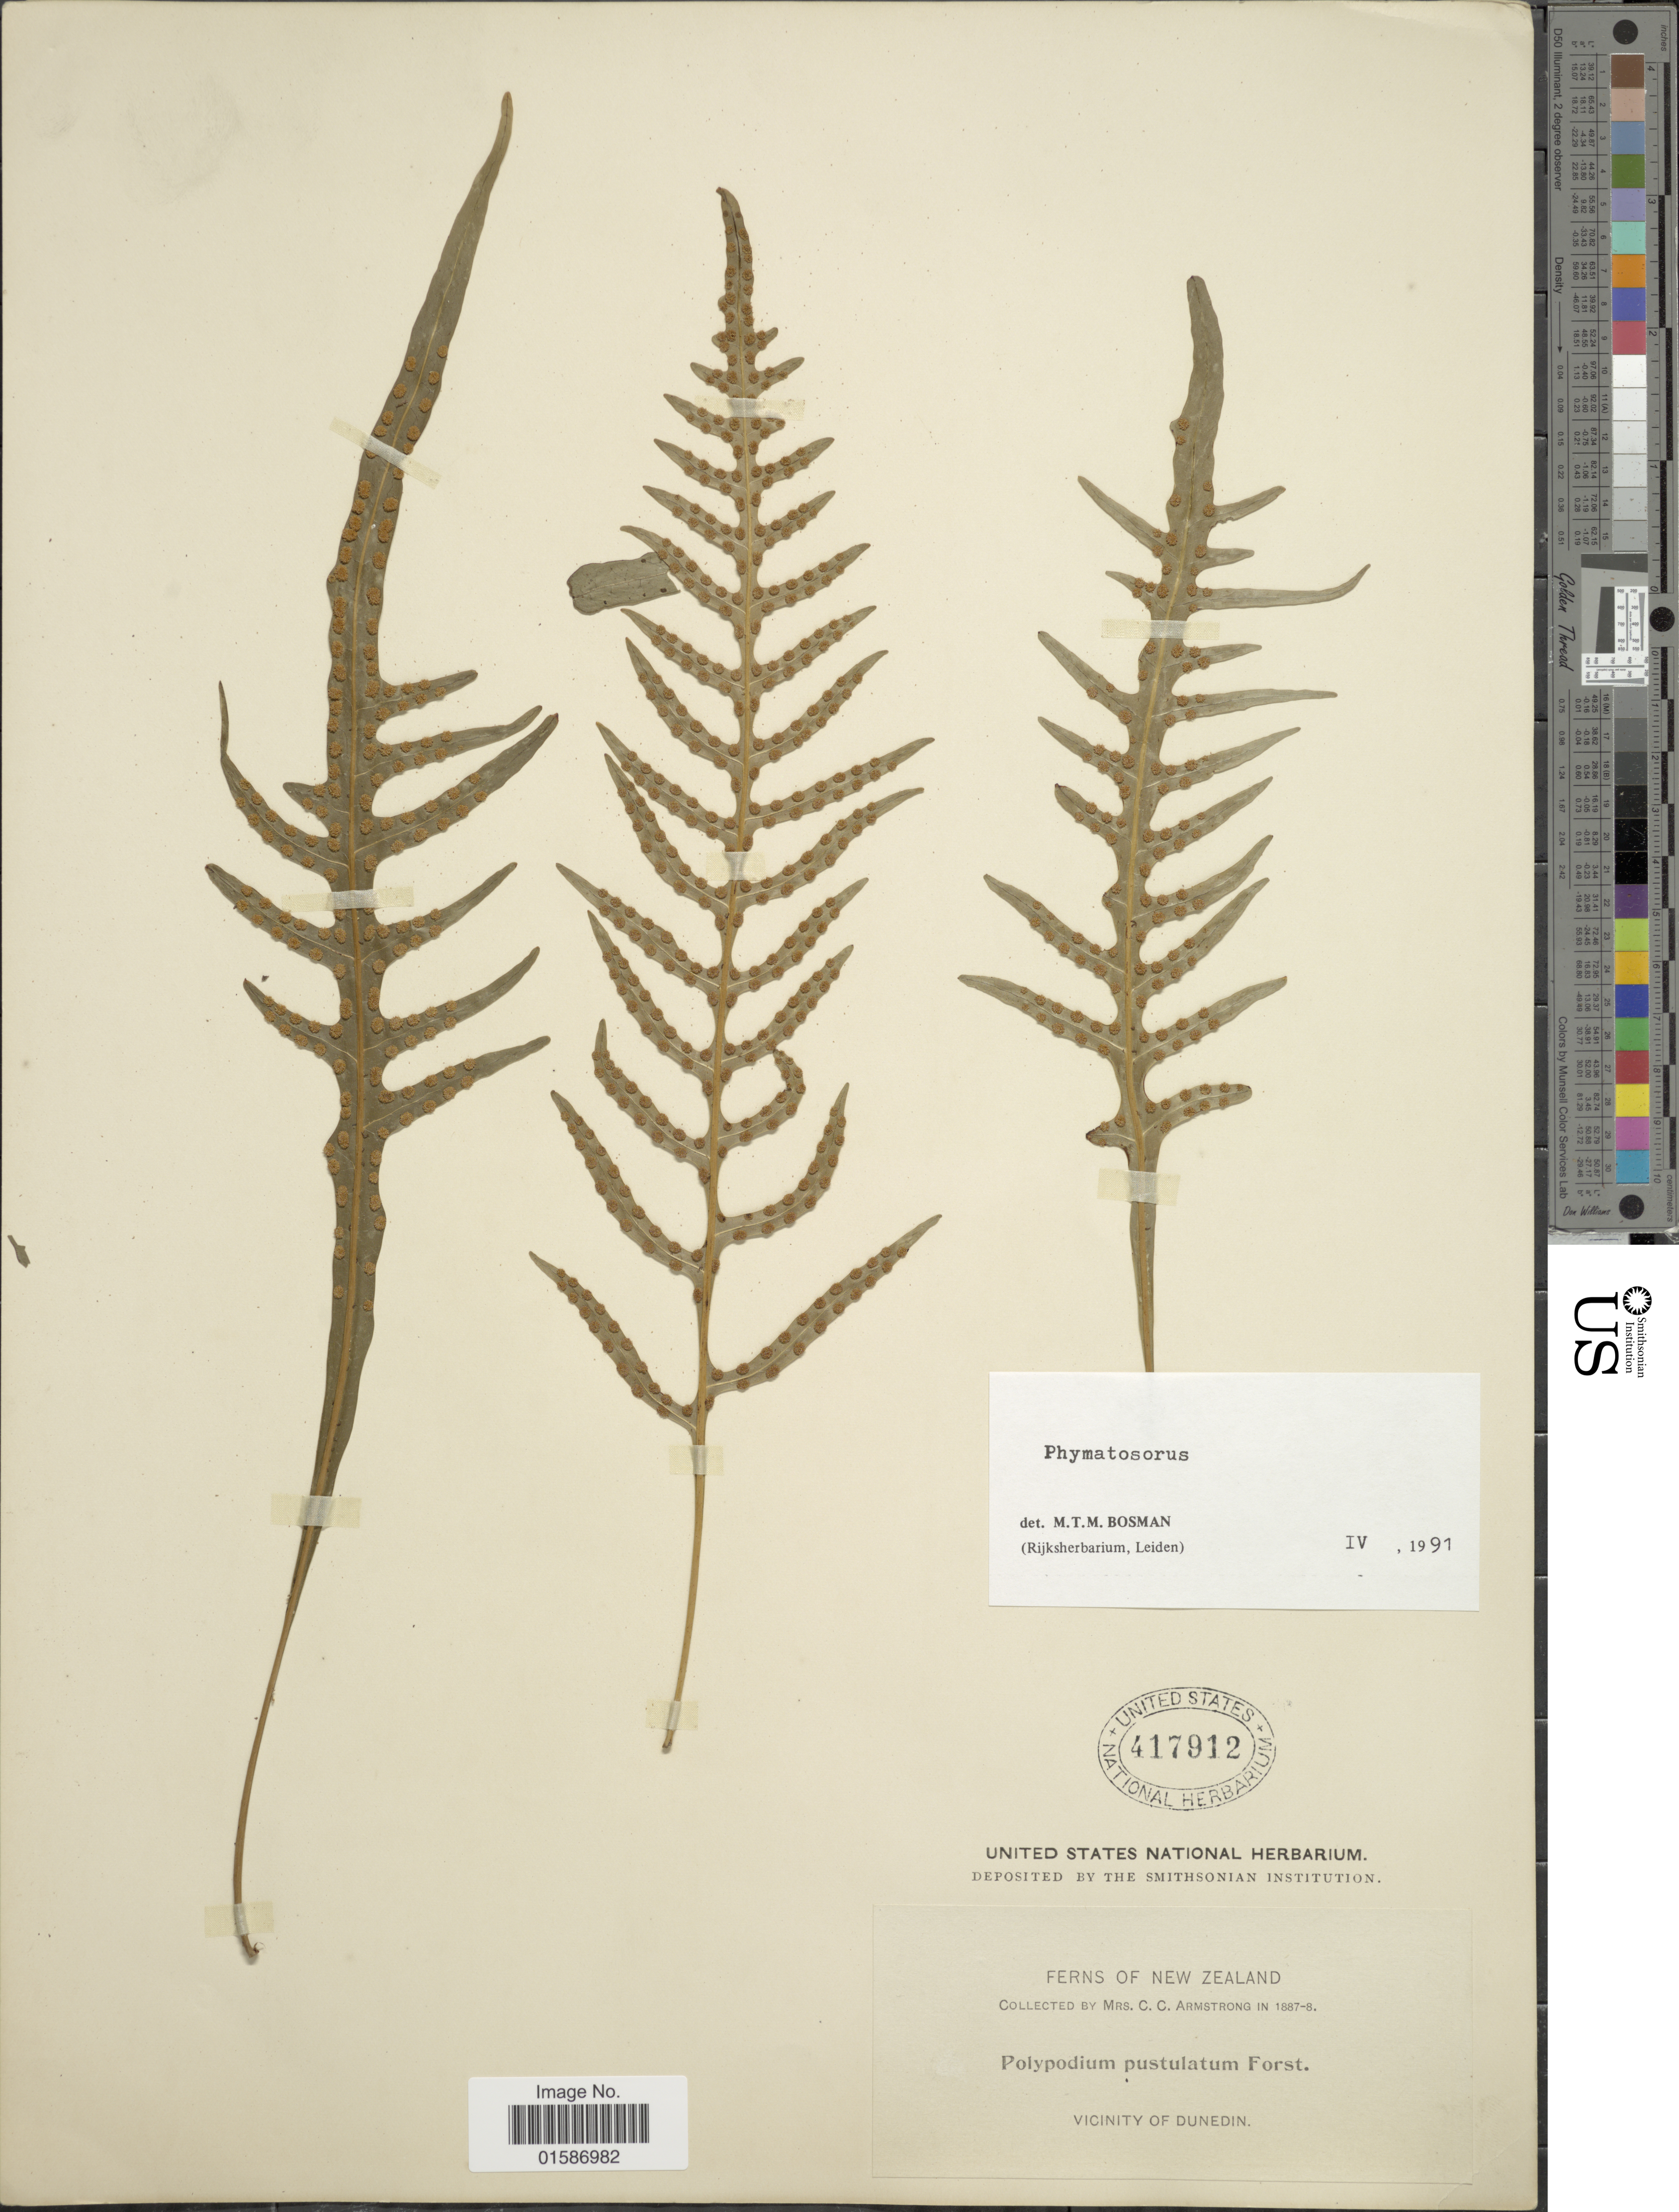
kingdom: Plantae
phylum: Tracheophyta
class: Polypodiopsida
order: Polypodiales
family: Polypodiaceae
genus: Microsorum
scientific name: Microsorum scandens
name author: Tindale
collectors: C. Armstrong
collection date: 1887/1888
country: New Zealand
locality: Vicinity of Dunedin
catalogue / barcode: US 417912